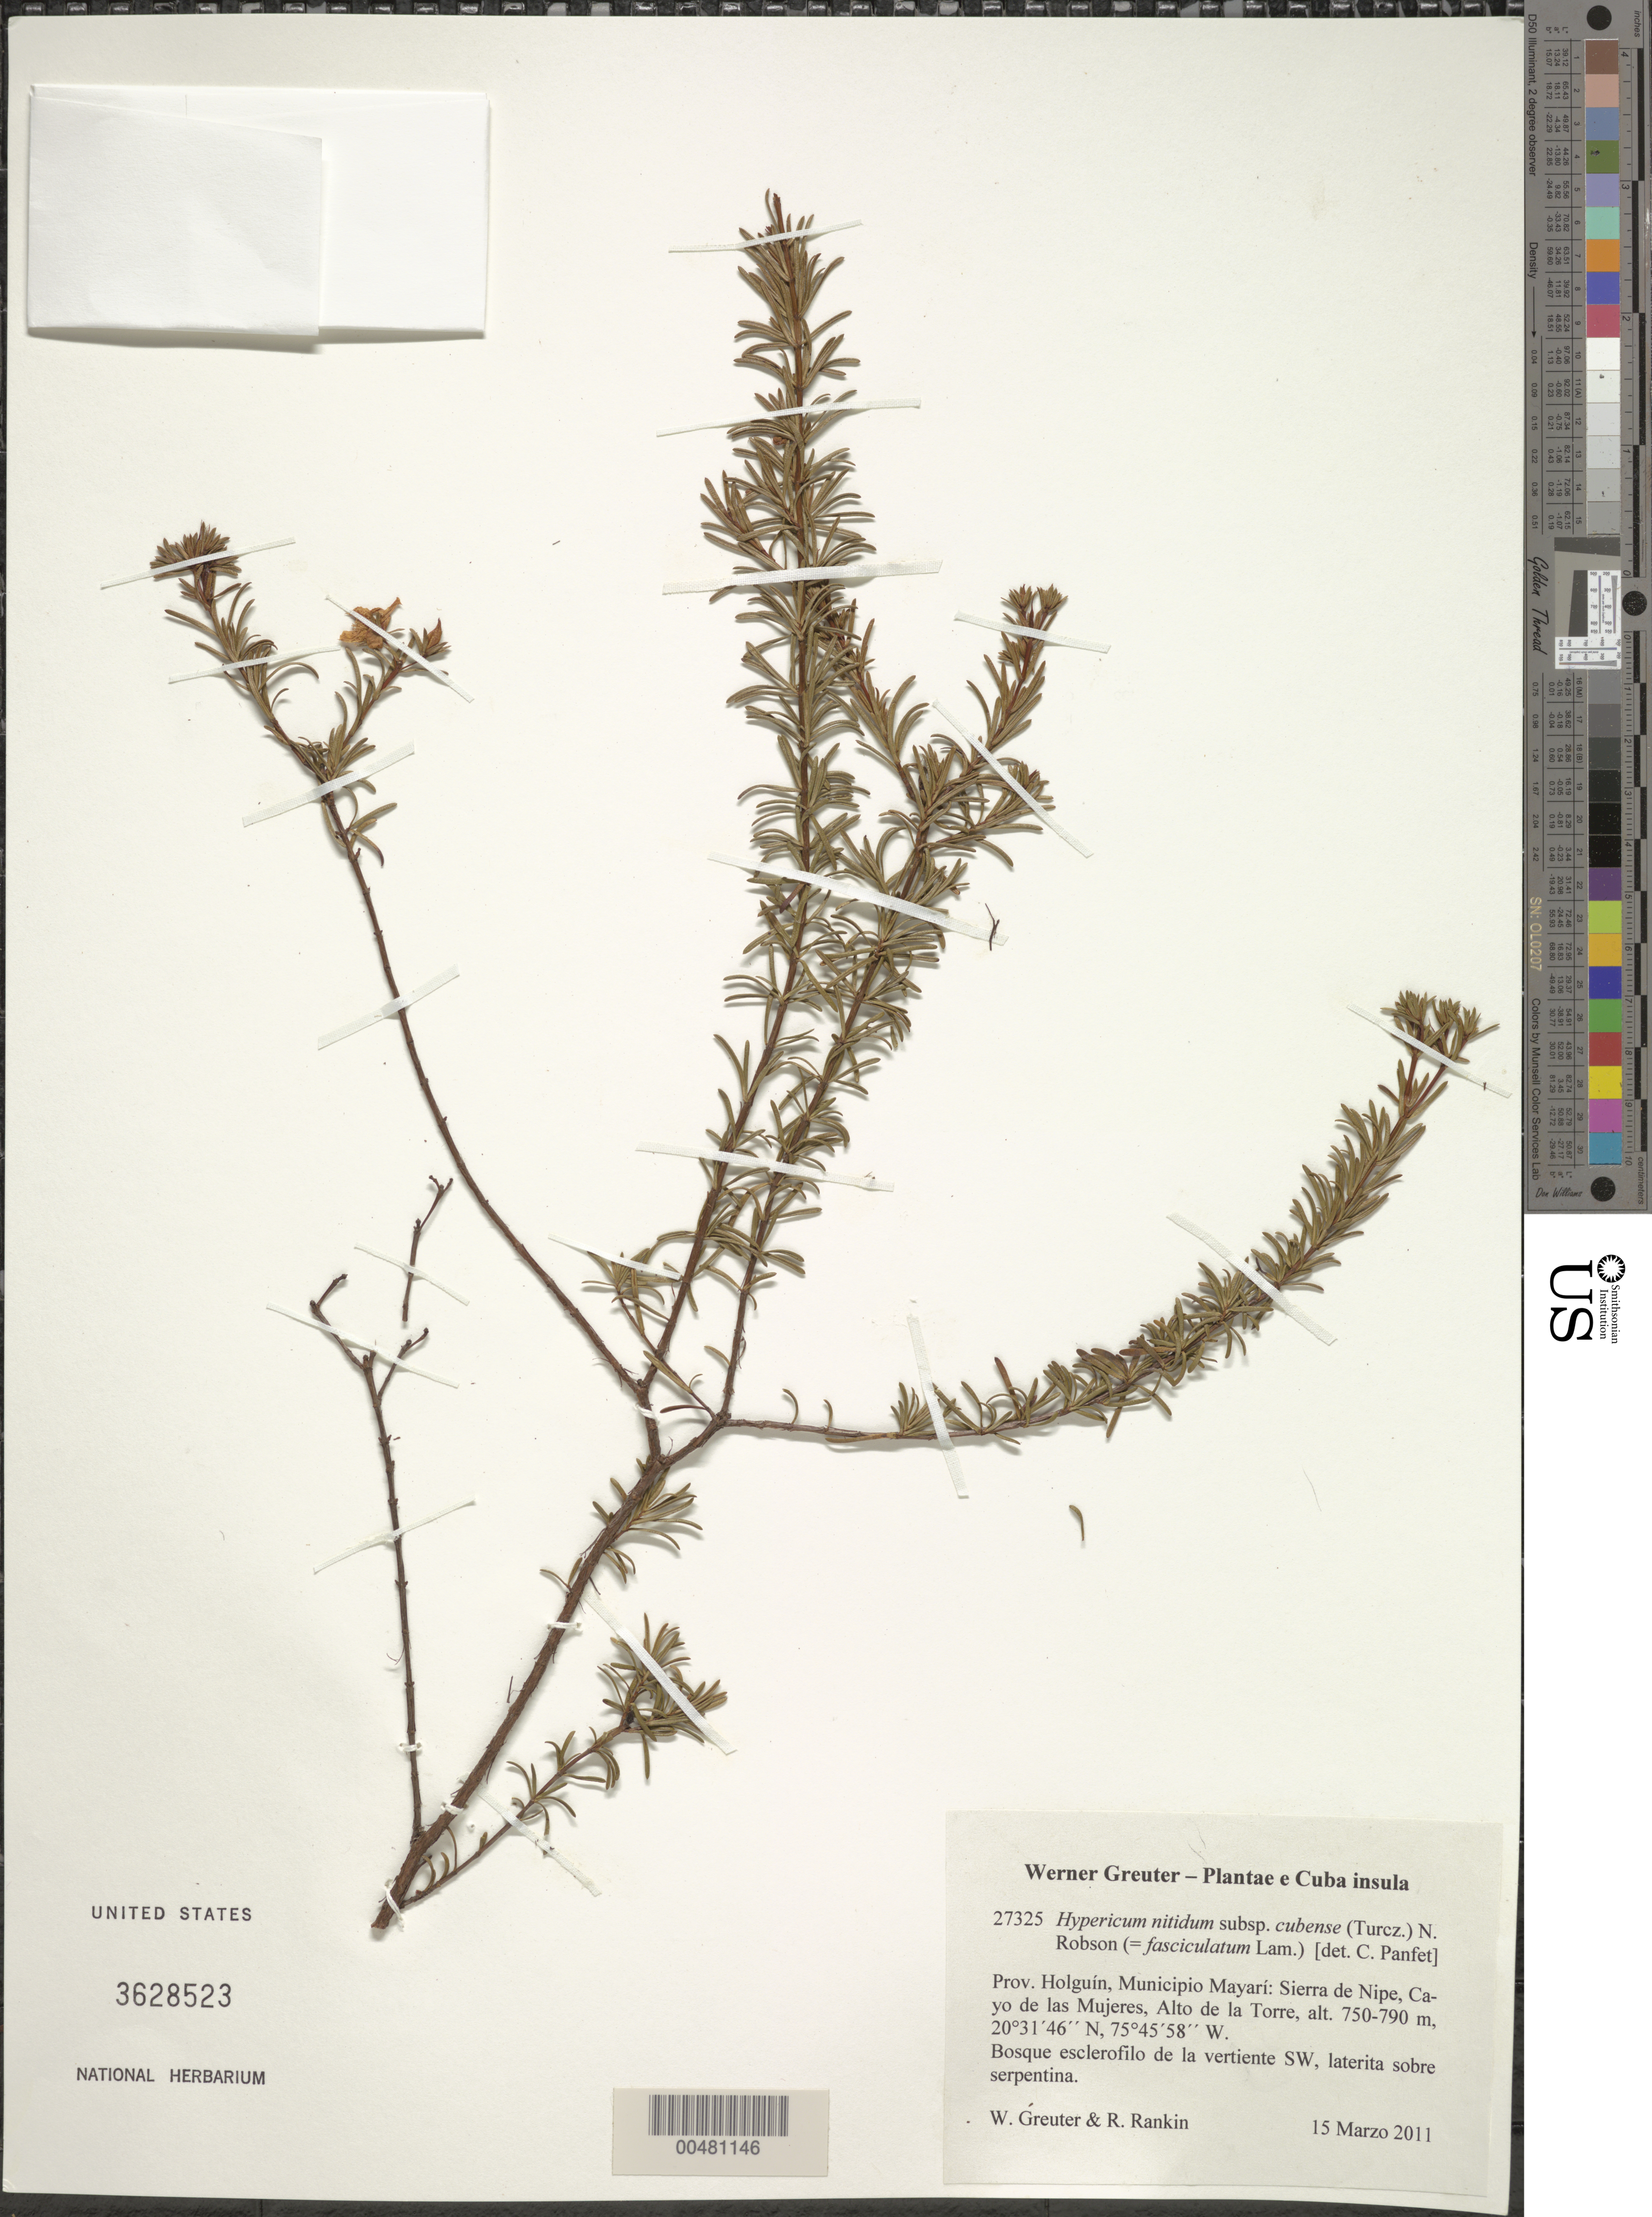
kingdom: Plantae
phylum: Tracheophyta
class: Magnoliopsida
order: Malpighiales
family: Hypericaceae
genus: Hypericum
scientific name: Hypericum fasciculatum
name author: Lam.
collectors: W. R. Greuter & R. Rankin Rodriguez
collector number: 27325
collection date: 2011-03-15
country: Cuba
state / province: Holguin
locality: Mun. Mayarí, Sierra de Nipe, Cayo de las Mujeres, Alto de la Torre.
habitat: Bosque esclerofilo de la vertiente SW. laterita sobre serpentina.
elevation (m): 750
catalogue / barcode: US 3628523